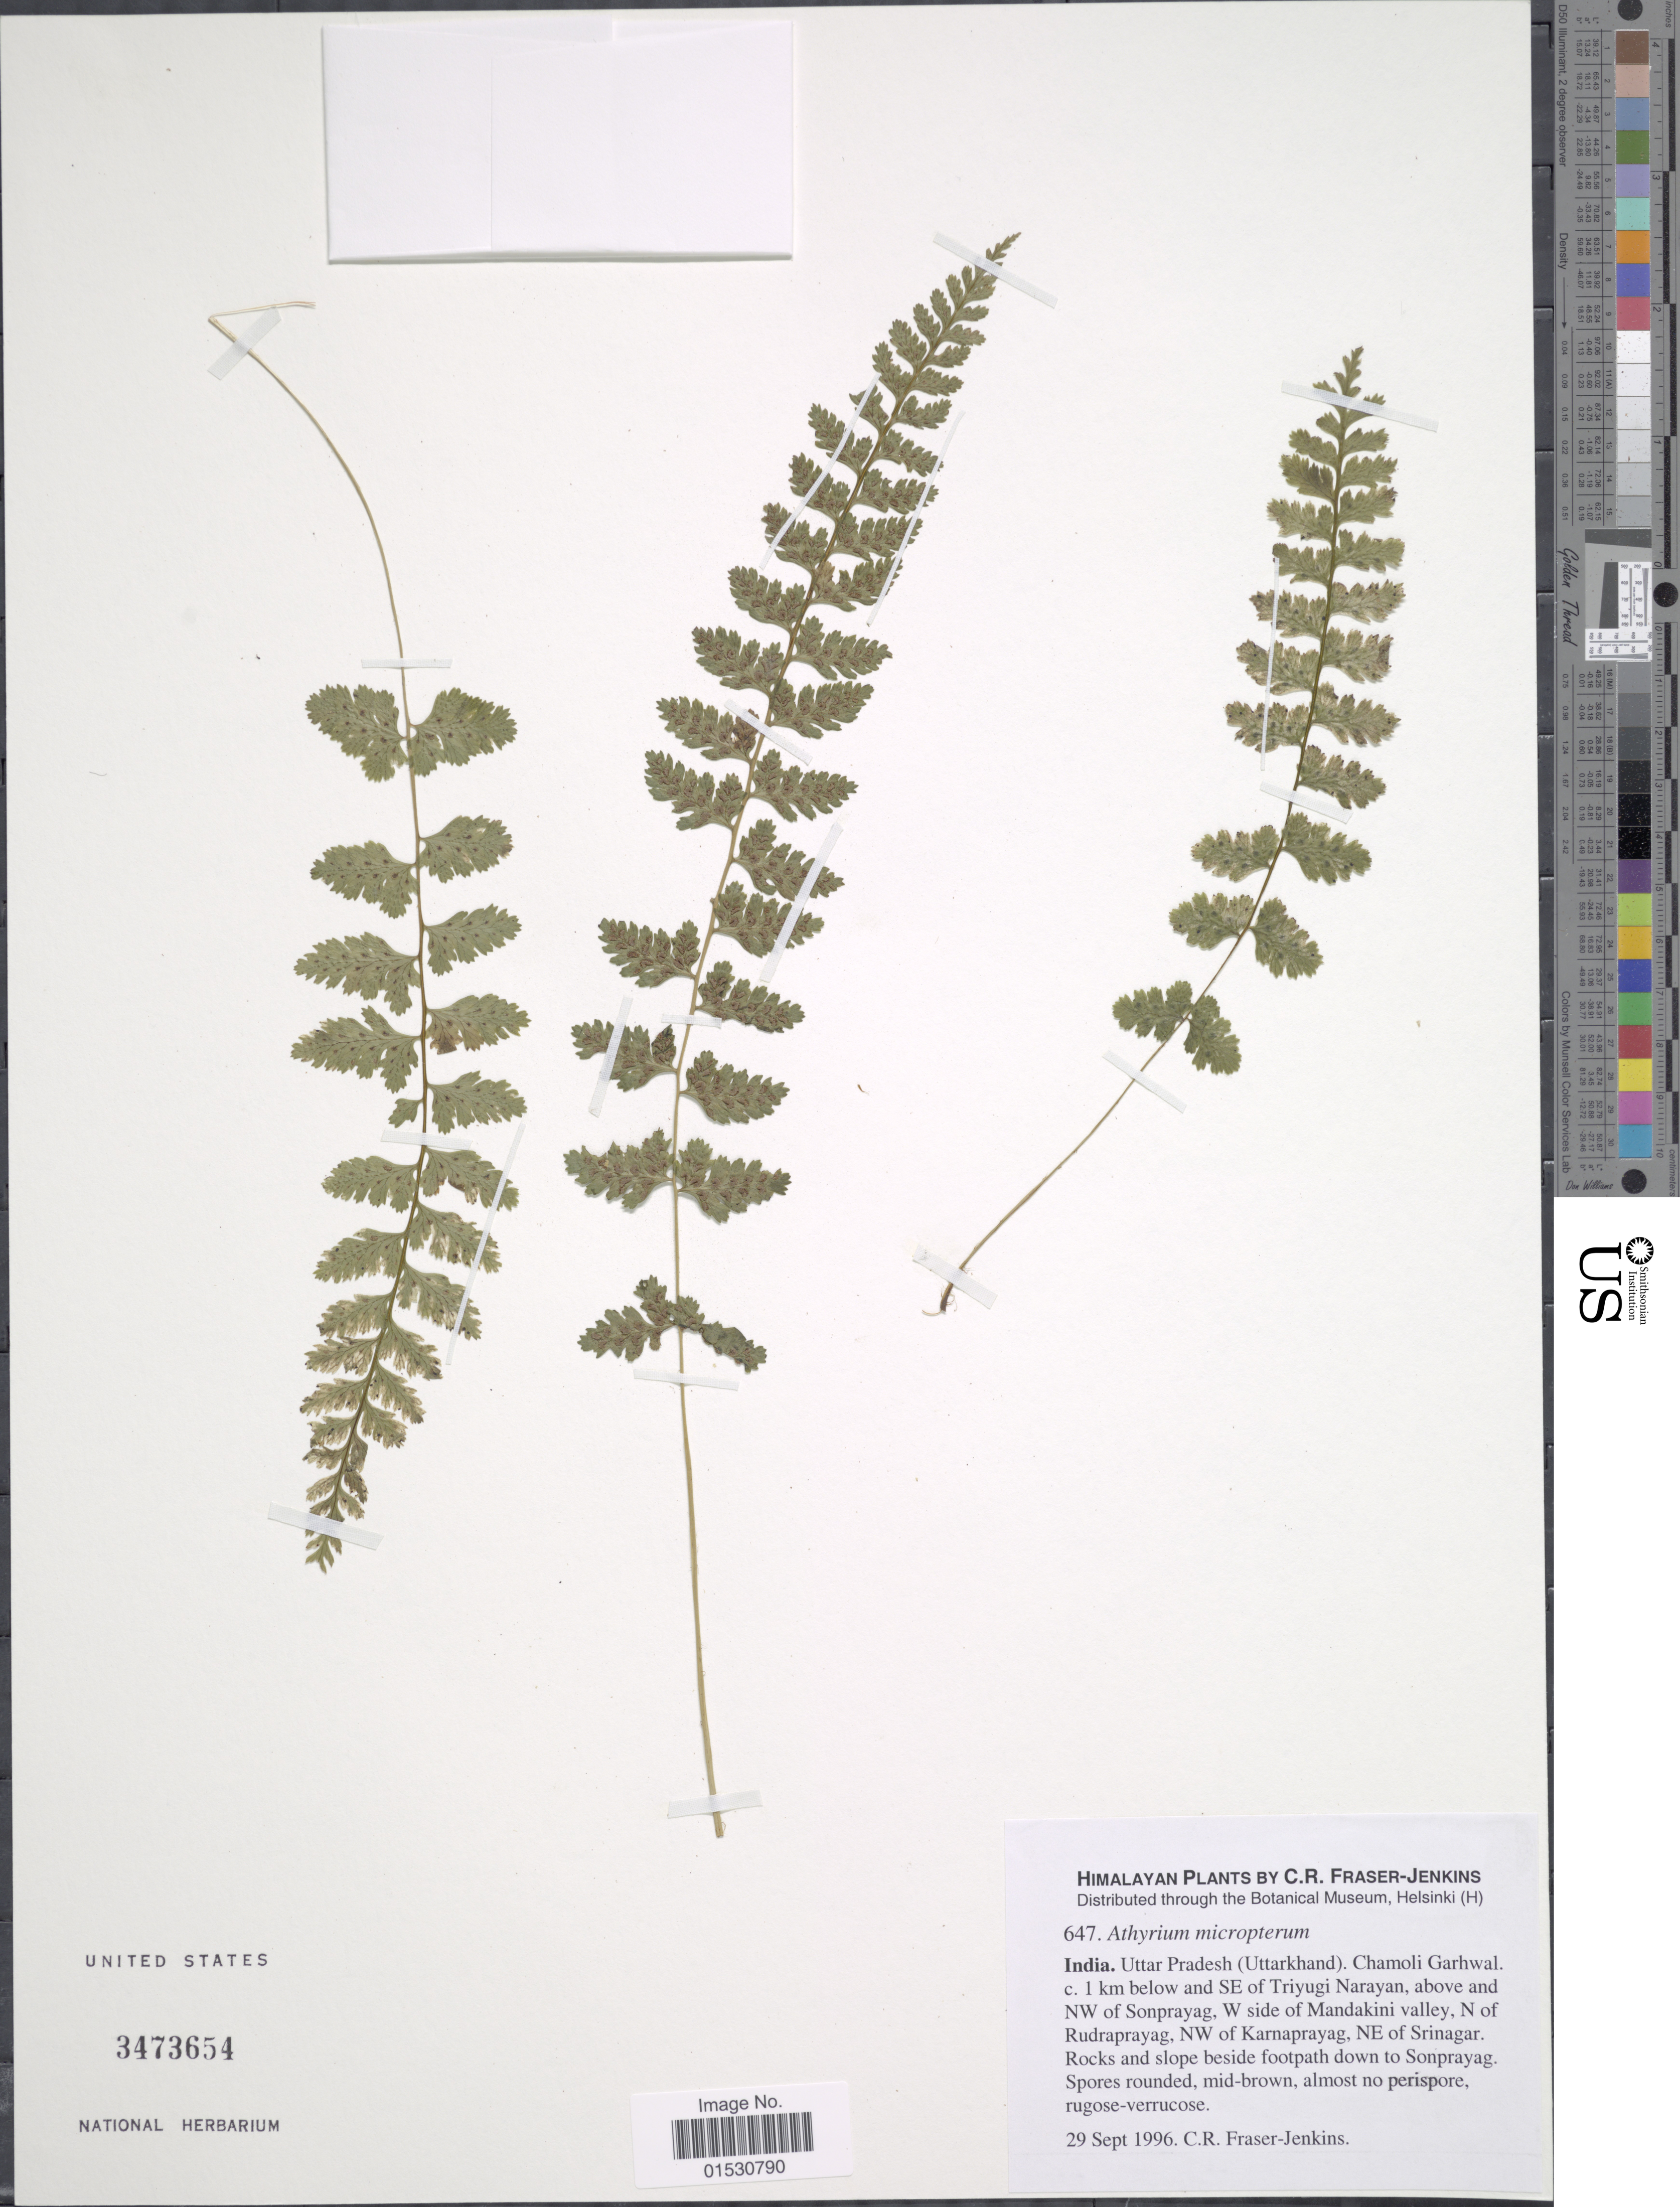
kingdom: Plantae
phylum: Tracheophyta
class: Polypodiopsida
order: Polypodiales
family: Athyriaceae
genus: Athyrium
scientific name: Athyrium micropterum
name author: Fraser-Jenk.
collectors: C. R. Fraser-Jenkins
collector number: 647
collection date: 1996-09-29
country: India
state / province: Uttar Pradesh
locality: (Uttarkhand). Chamoli Garhwal. c. 1 km below and SE of Triyugi Narayan, above and NW of Sonprayag, W side of Mandakini Valley, N of Rudraprayag, NW of Karnaprayag, NE of Srinagar. Rocks and slope beside footpath down to Sonprayag. Spores rounded, mid brown, almost no perispore, rugose-verrucose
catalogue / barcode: US 3473654